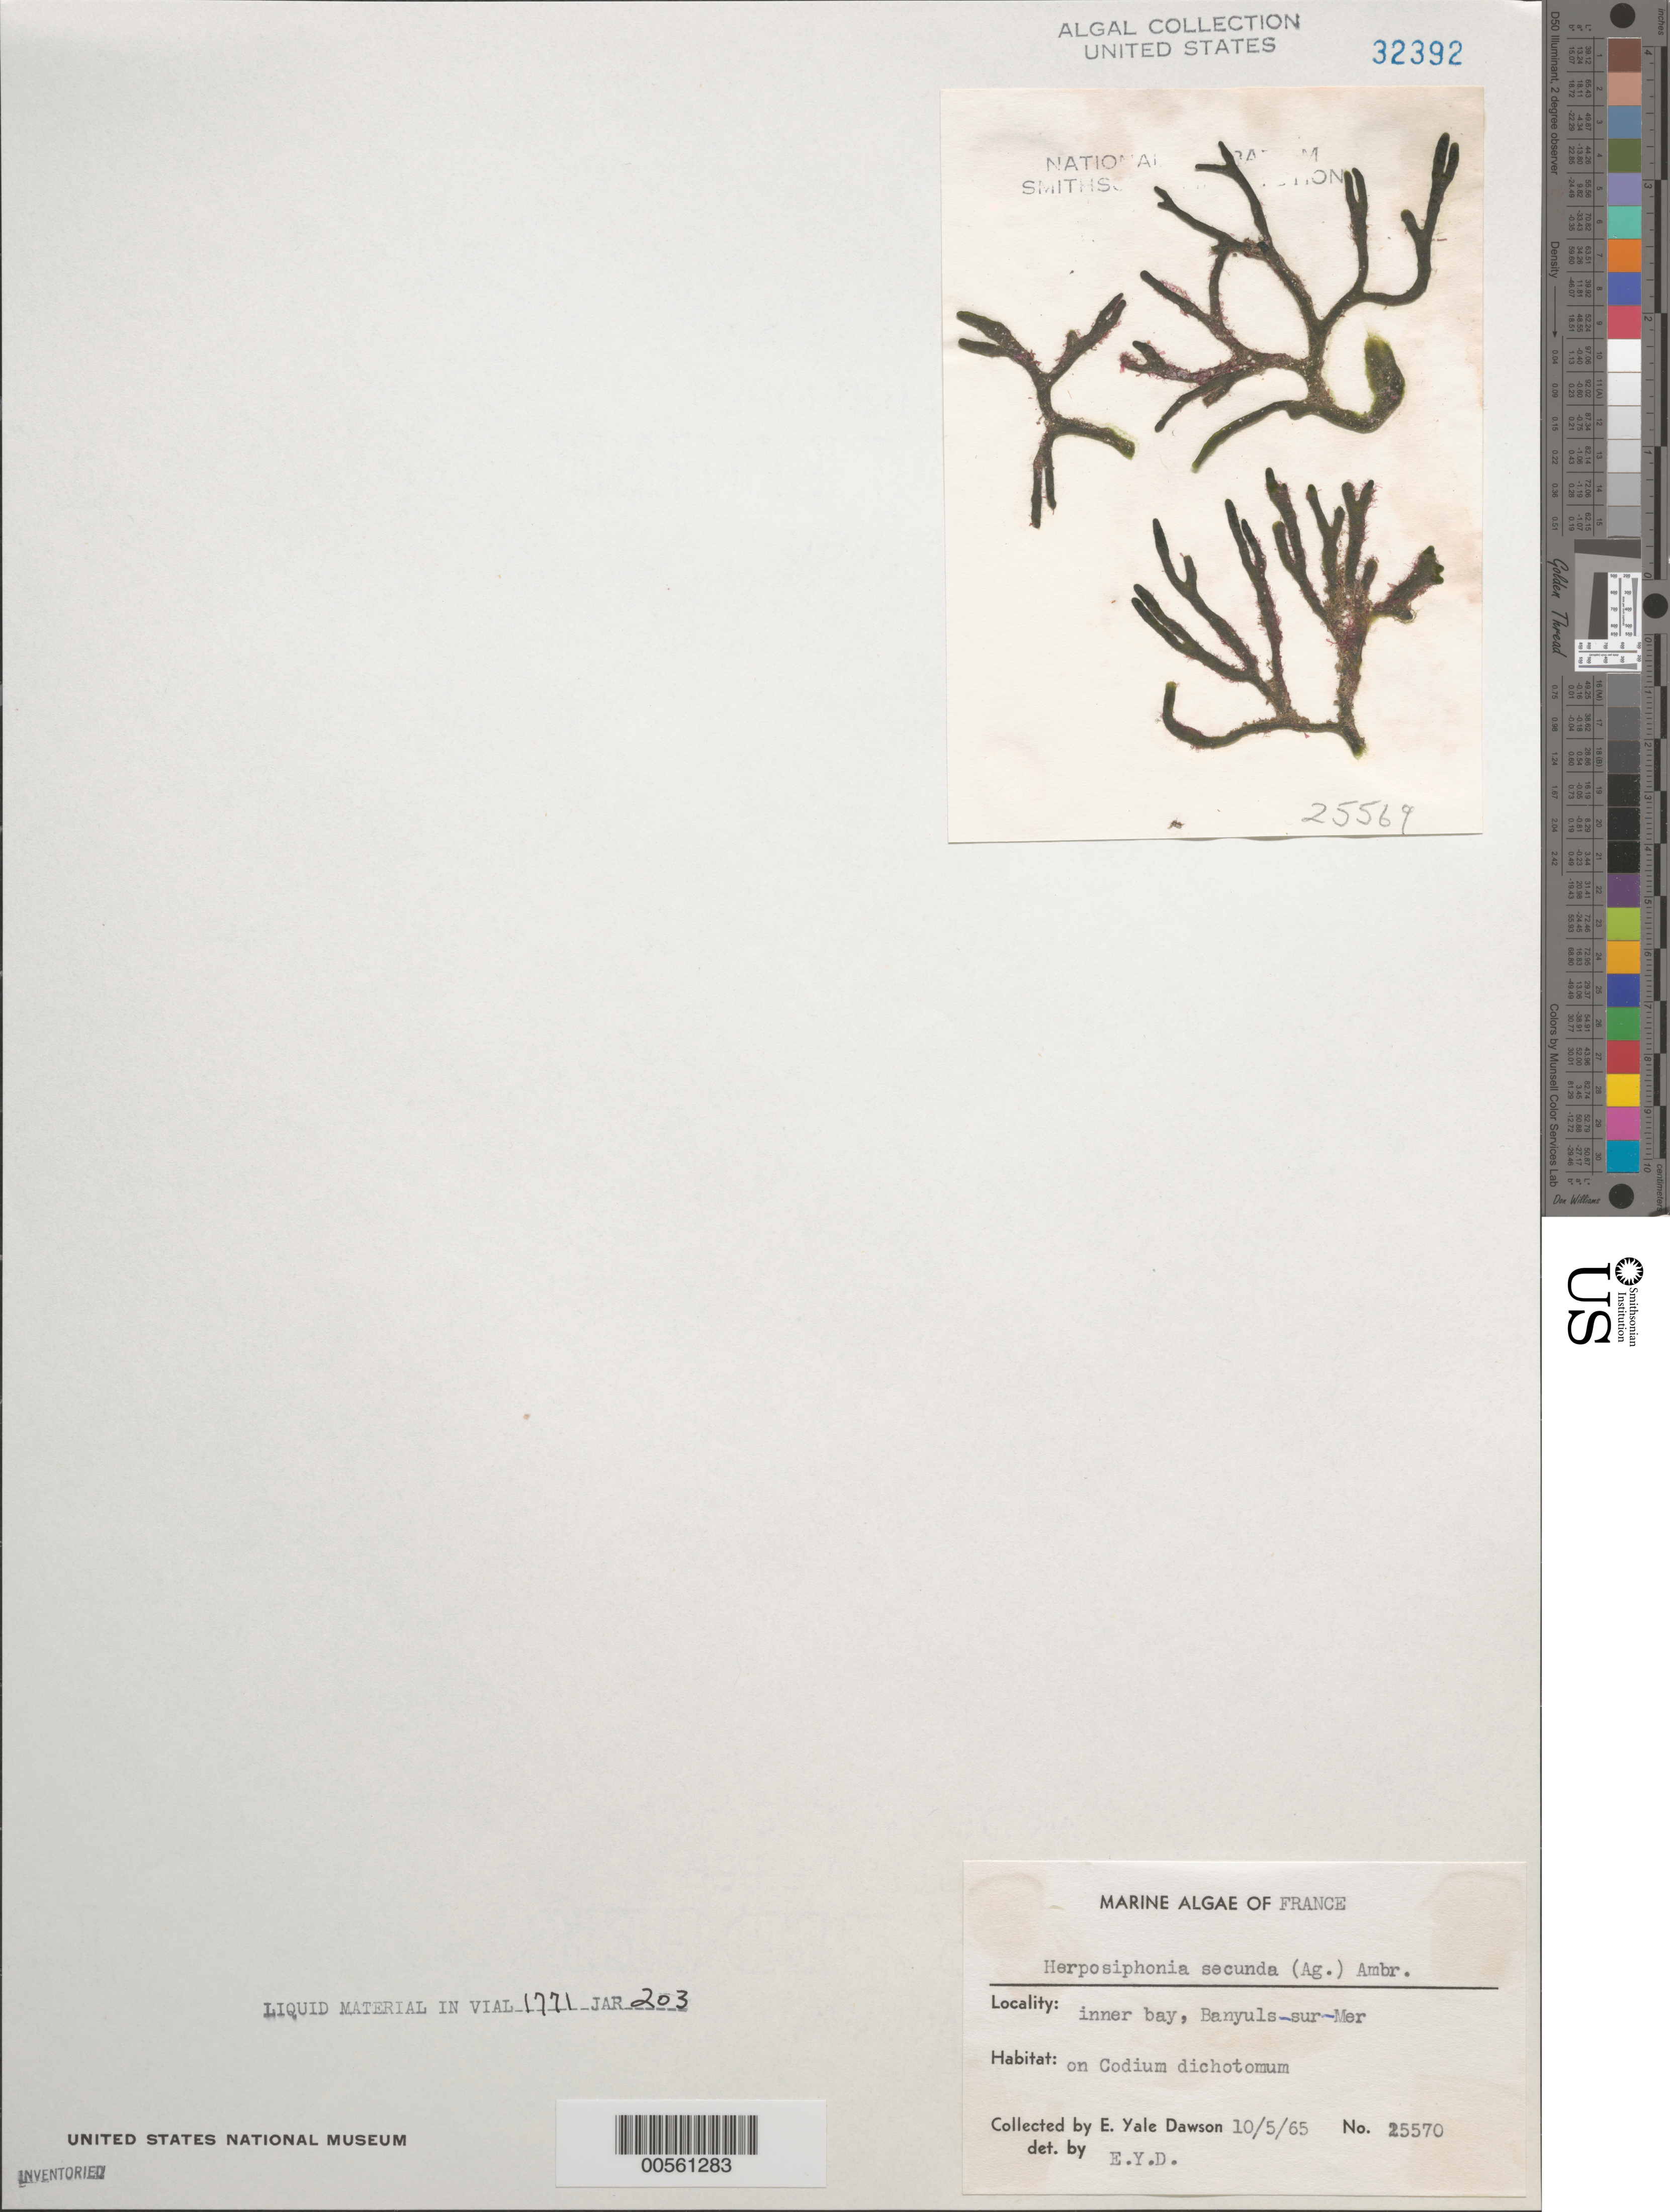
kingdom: Plantae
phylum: Rhodophyta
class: Florideophyceae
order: Ceramiales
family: Rhodomelaceae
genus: Herposiphonia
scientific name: Herposiphonia secunda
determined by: Dawson, E. Y.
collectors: E. Y. Dawson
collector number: EYD 25570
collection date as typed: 05 Oct 1965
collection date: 1965-10-05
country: France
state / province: Occitanie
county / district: Pyrénées-Orientales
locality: Banyuls-sur-Mer, inner bay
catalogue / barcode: US 32392